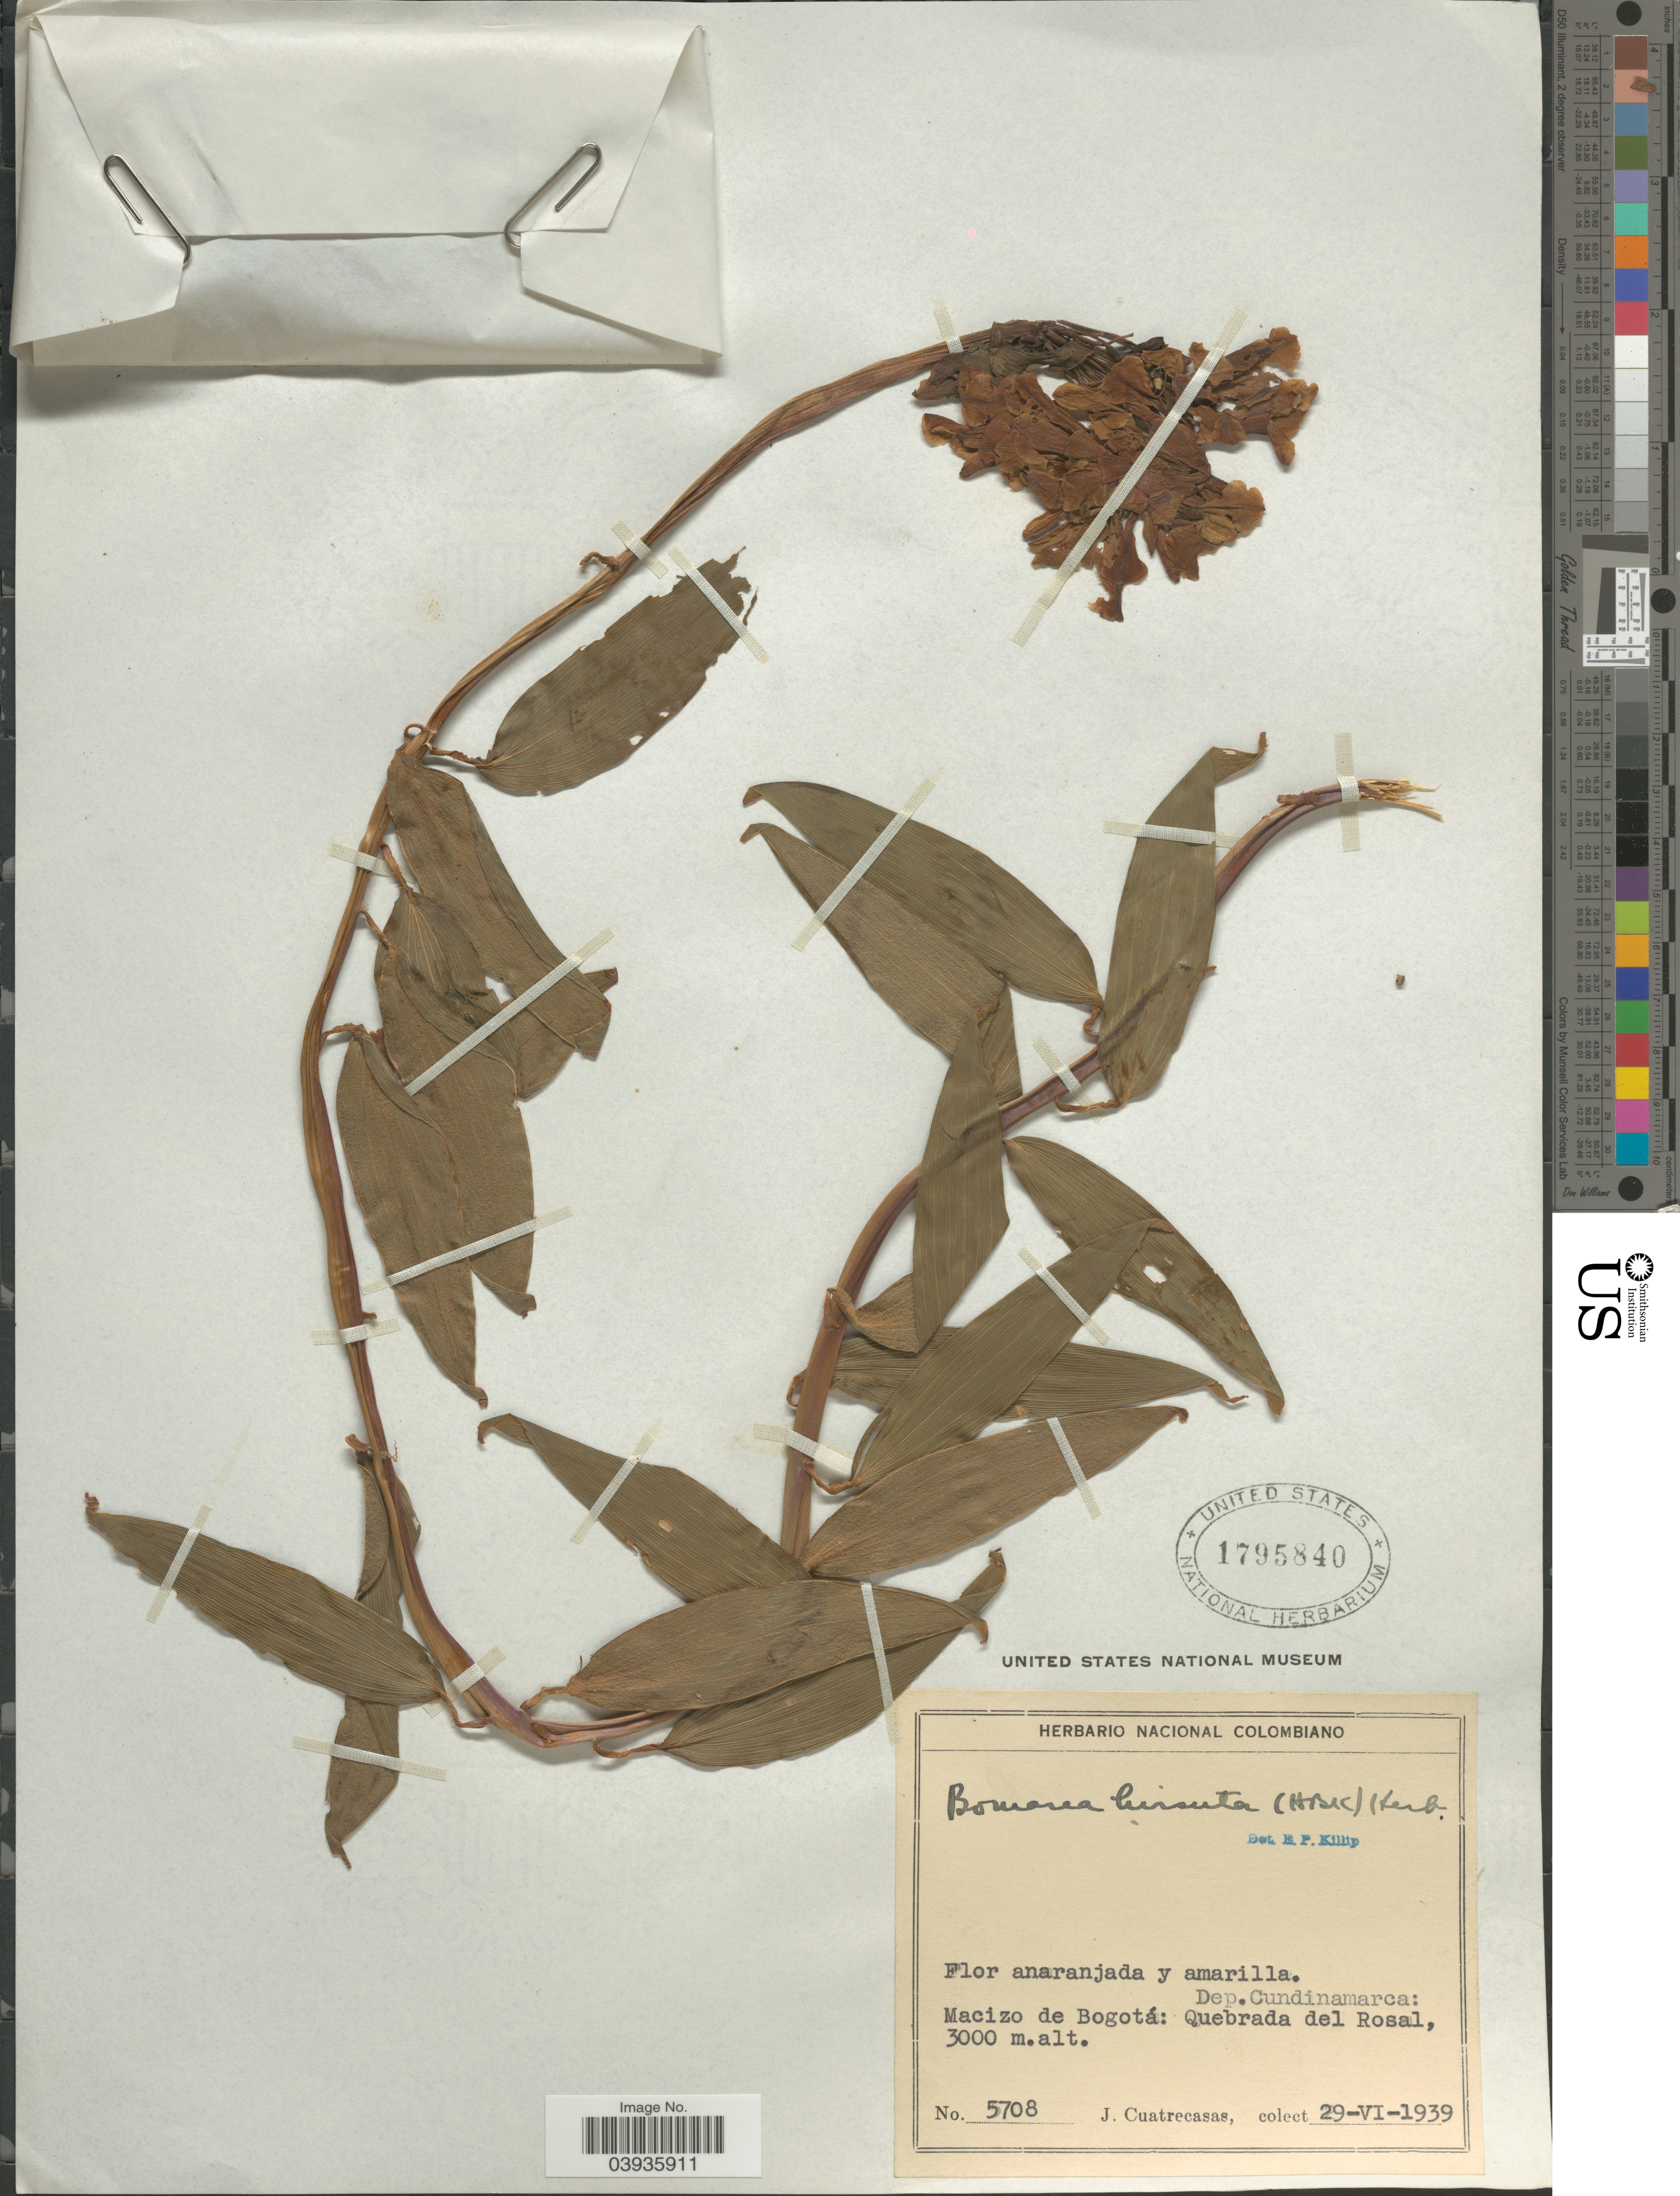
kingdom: Plantae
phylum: Tracheophyta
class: Liliopsida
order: Liliales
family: Alstroemeriaceae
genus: Bomarea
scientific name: Bomarea hirsuta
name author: (Kunth) Herb.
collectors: J. Cuatrecasas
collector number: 5708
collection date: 1939-06-29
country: Colombia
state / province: Cundinamarca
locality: Dep.Cundinamarca. Macizo de Bogotá: Quebrada del Rosal.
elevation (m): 3000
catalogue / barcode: US 1795840